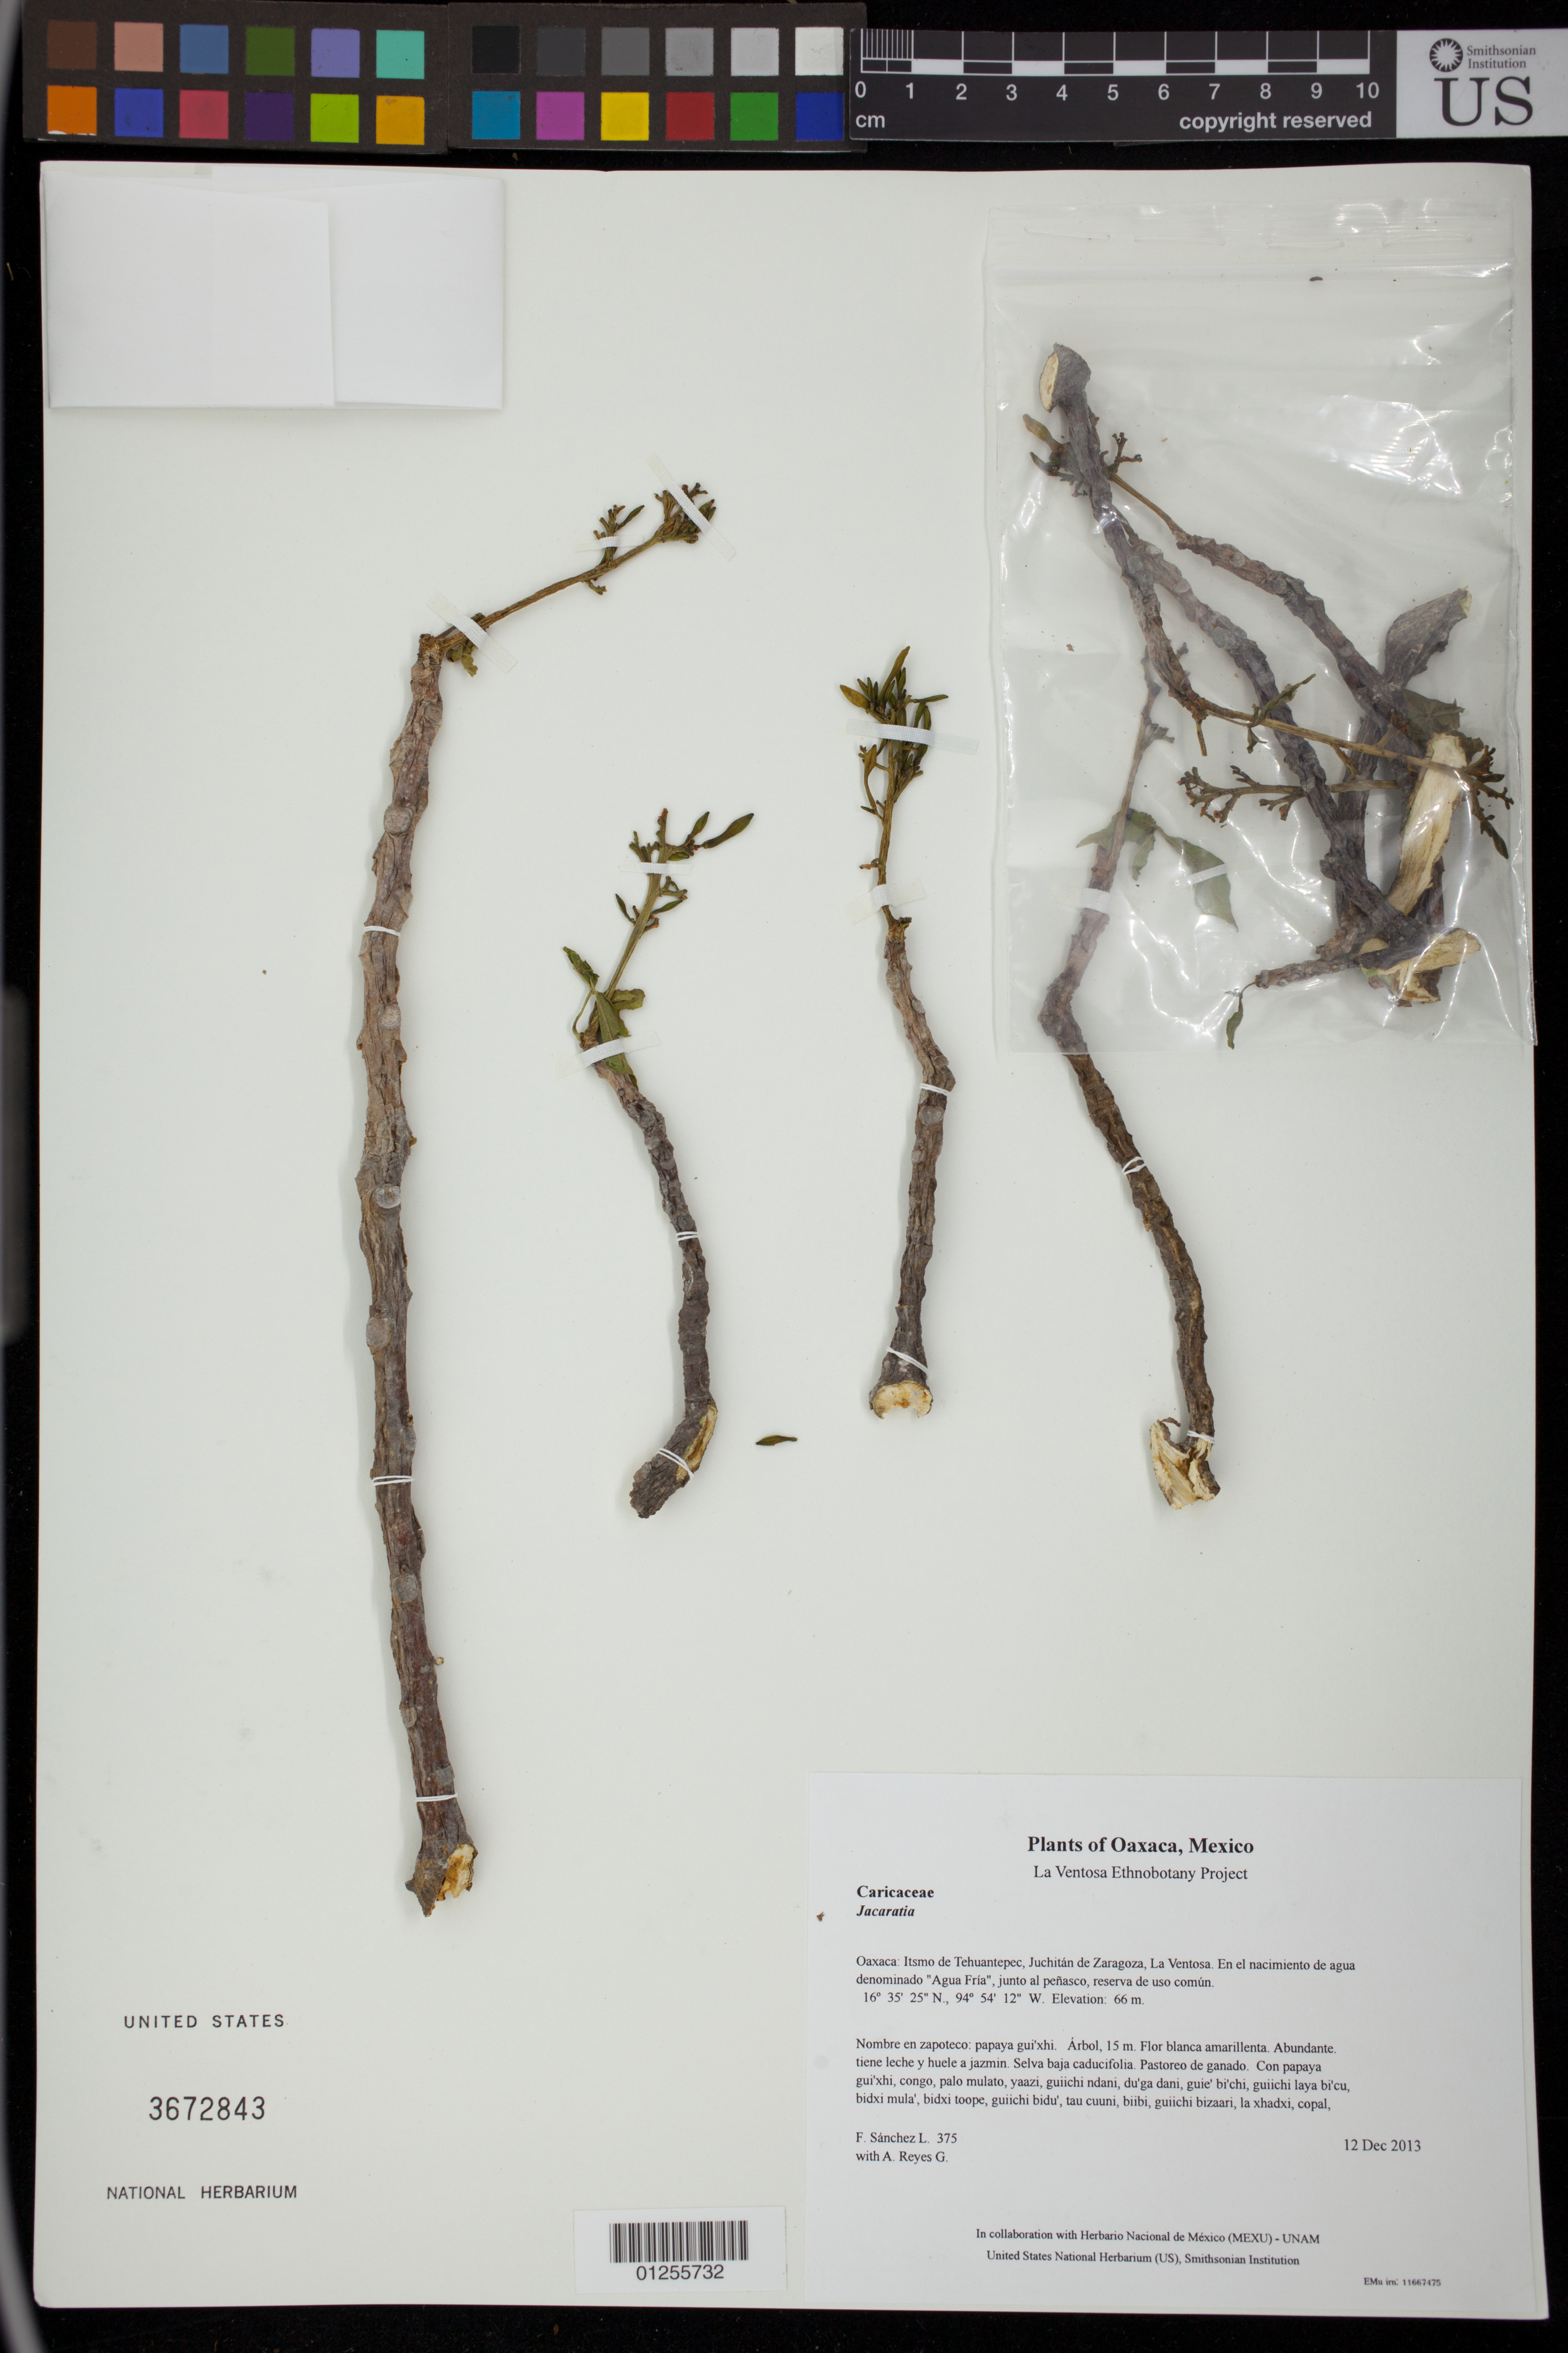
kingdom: Plantae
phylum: Tracheophyta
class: Magnoliopsida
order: Brassicales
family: Caricaceae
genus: Jacaratia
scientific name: Jacaratia mexicana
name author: A. DC.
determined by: Velasco G., Kenia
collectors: F. Sánchez L. & A. Reyes G.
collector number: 375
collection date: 2013-12-12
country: Mexico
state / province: Oaxaca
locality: Itsmo de Tehuantepec, Juchitán de Zaragoza, La Ventosa. En el nacimiento de agua denominado "Agua Fría", junto al peñasco, reserva de uso común.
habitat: Selva baja caducifolia. Pastoreo de ganado.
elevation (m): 66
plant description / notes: JEBOT, MEXU, SERO, US; Yaga. 15 m. Guie' naquichi' naguchi ga. Stale.; papaya orejona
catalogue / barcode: US 3672843